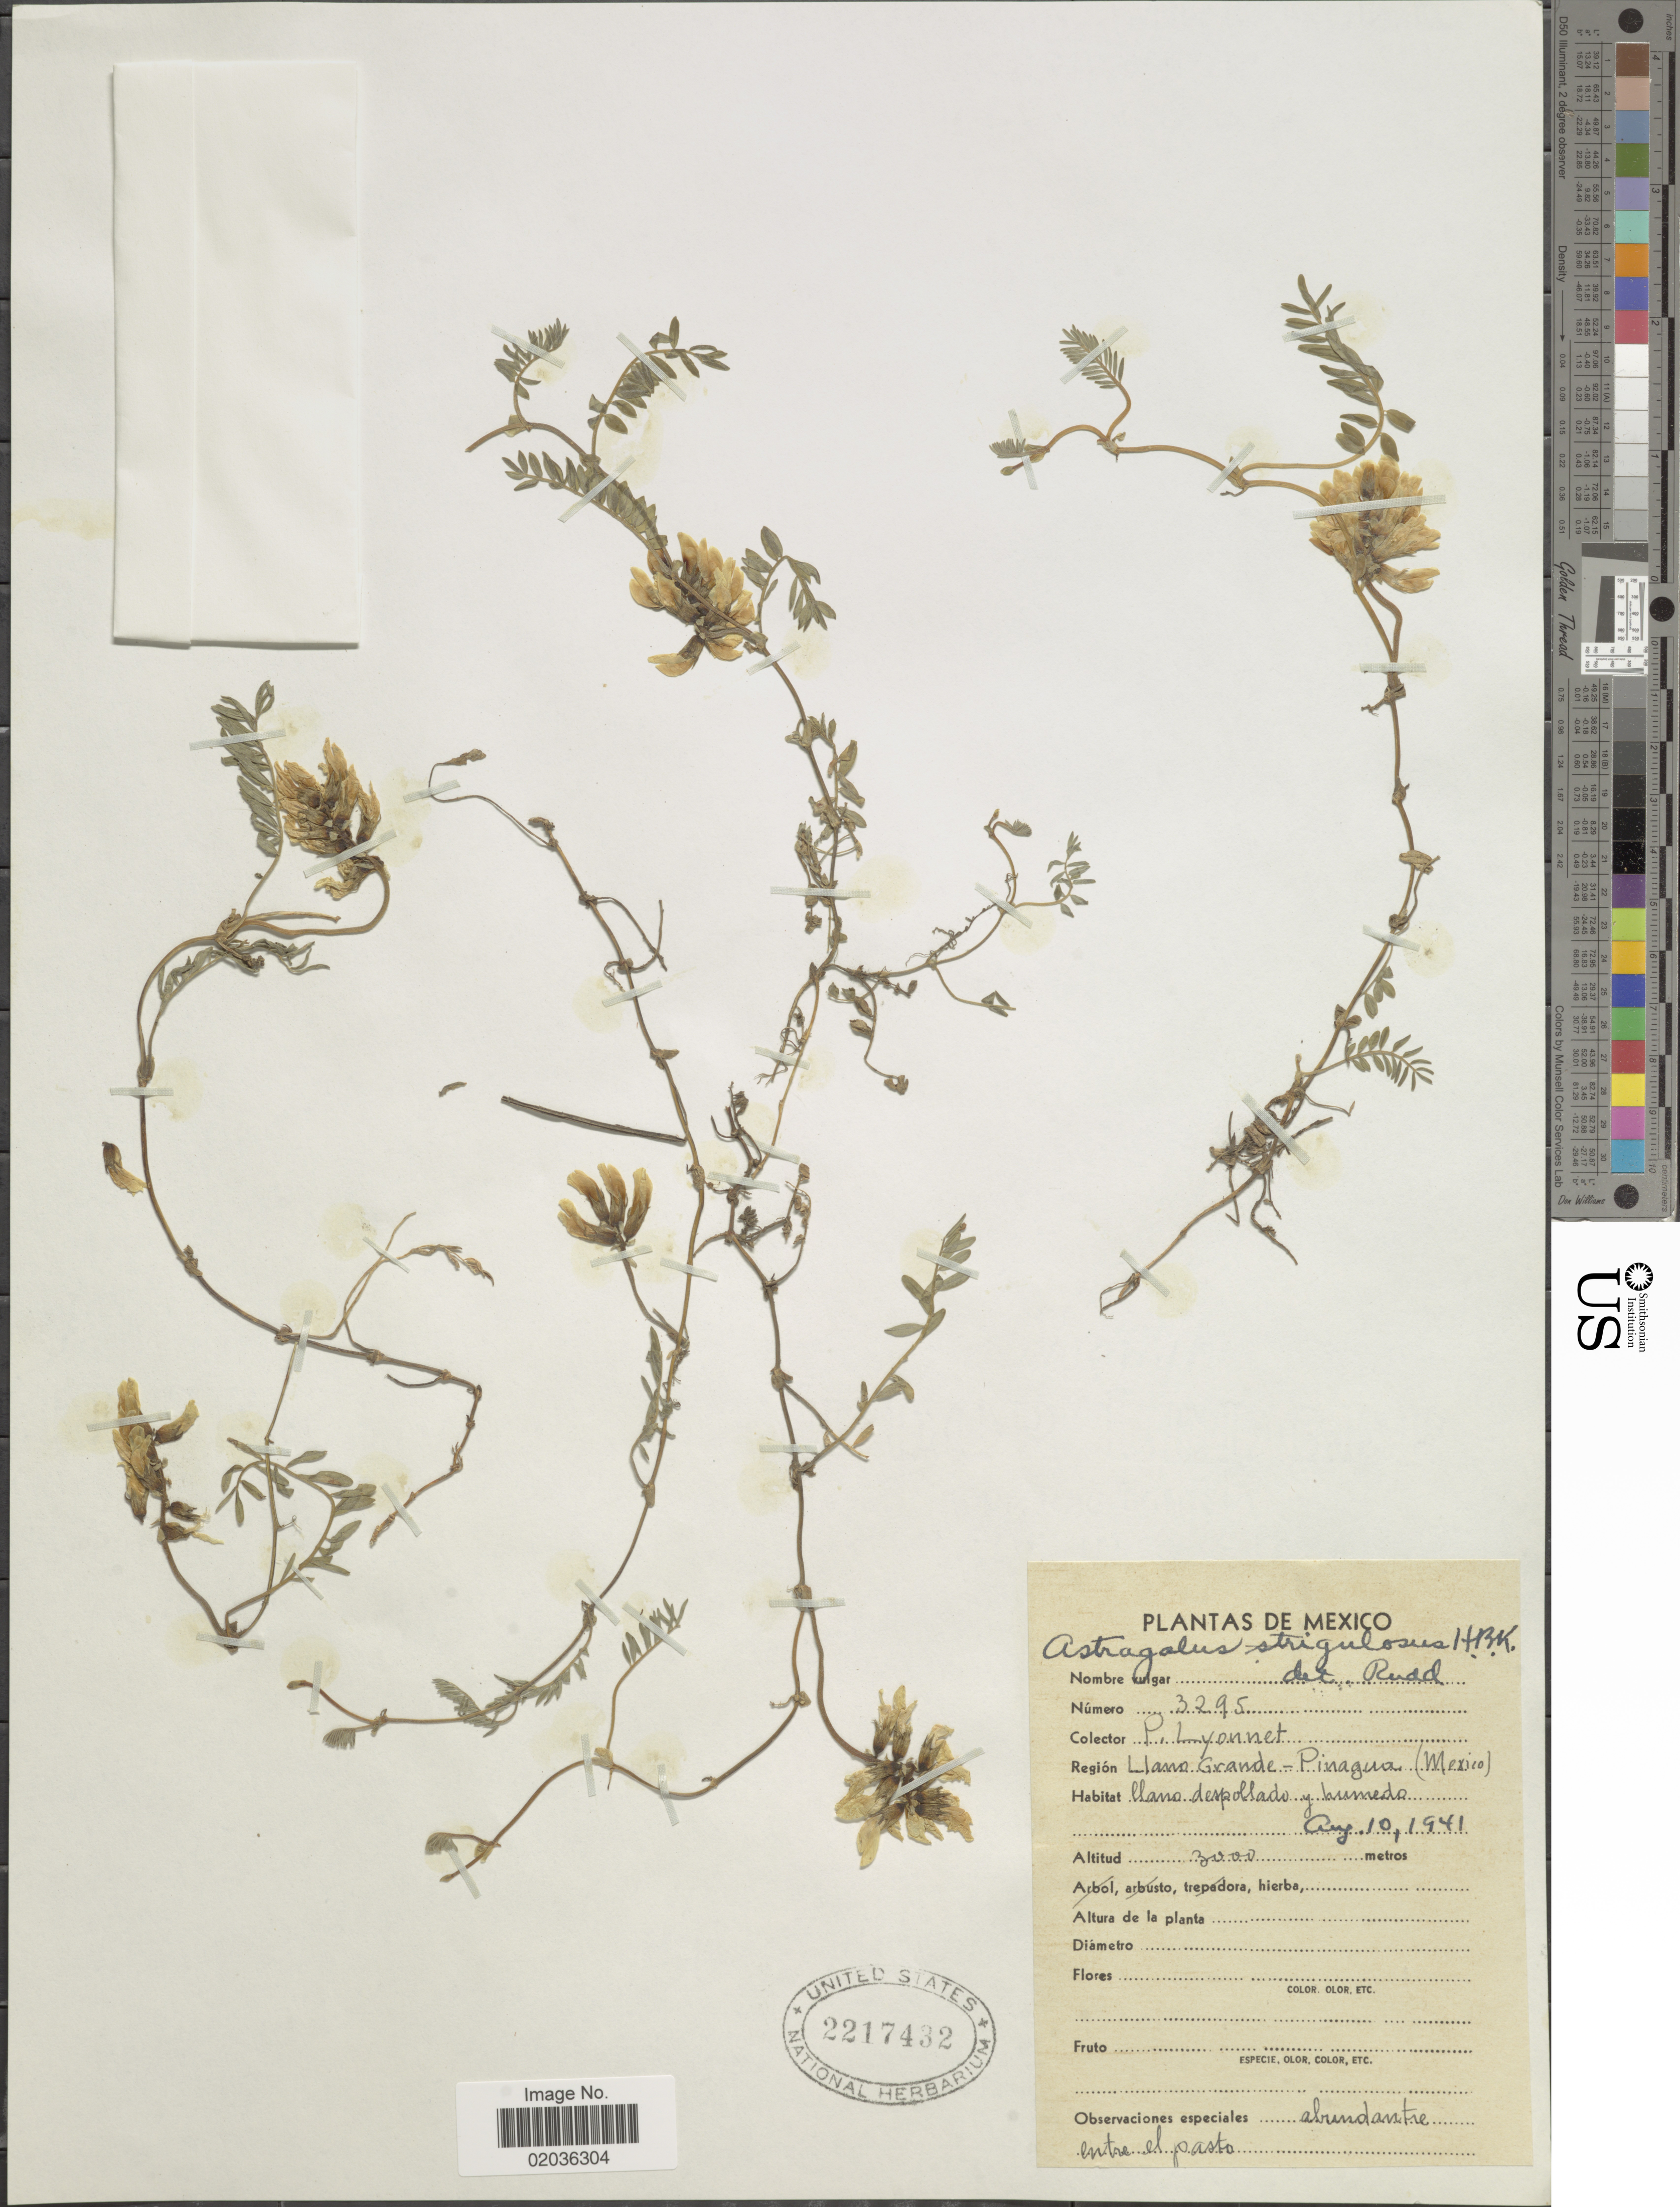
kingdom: Plantae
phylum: Tracheophyta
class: Magnoliopsida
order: Fabales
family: Fabaceae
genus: Astragalus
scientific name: Astragalus strigulosus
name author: Kunth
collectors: P. Lyonnet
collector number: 3295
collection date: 1941-08-10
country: Mexico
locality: Region Llano Grande - Pinagua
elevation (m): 3000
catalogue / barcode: US 2217432